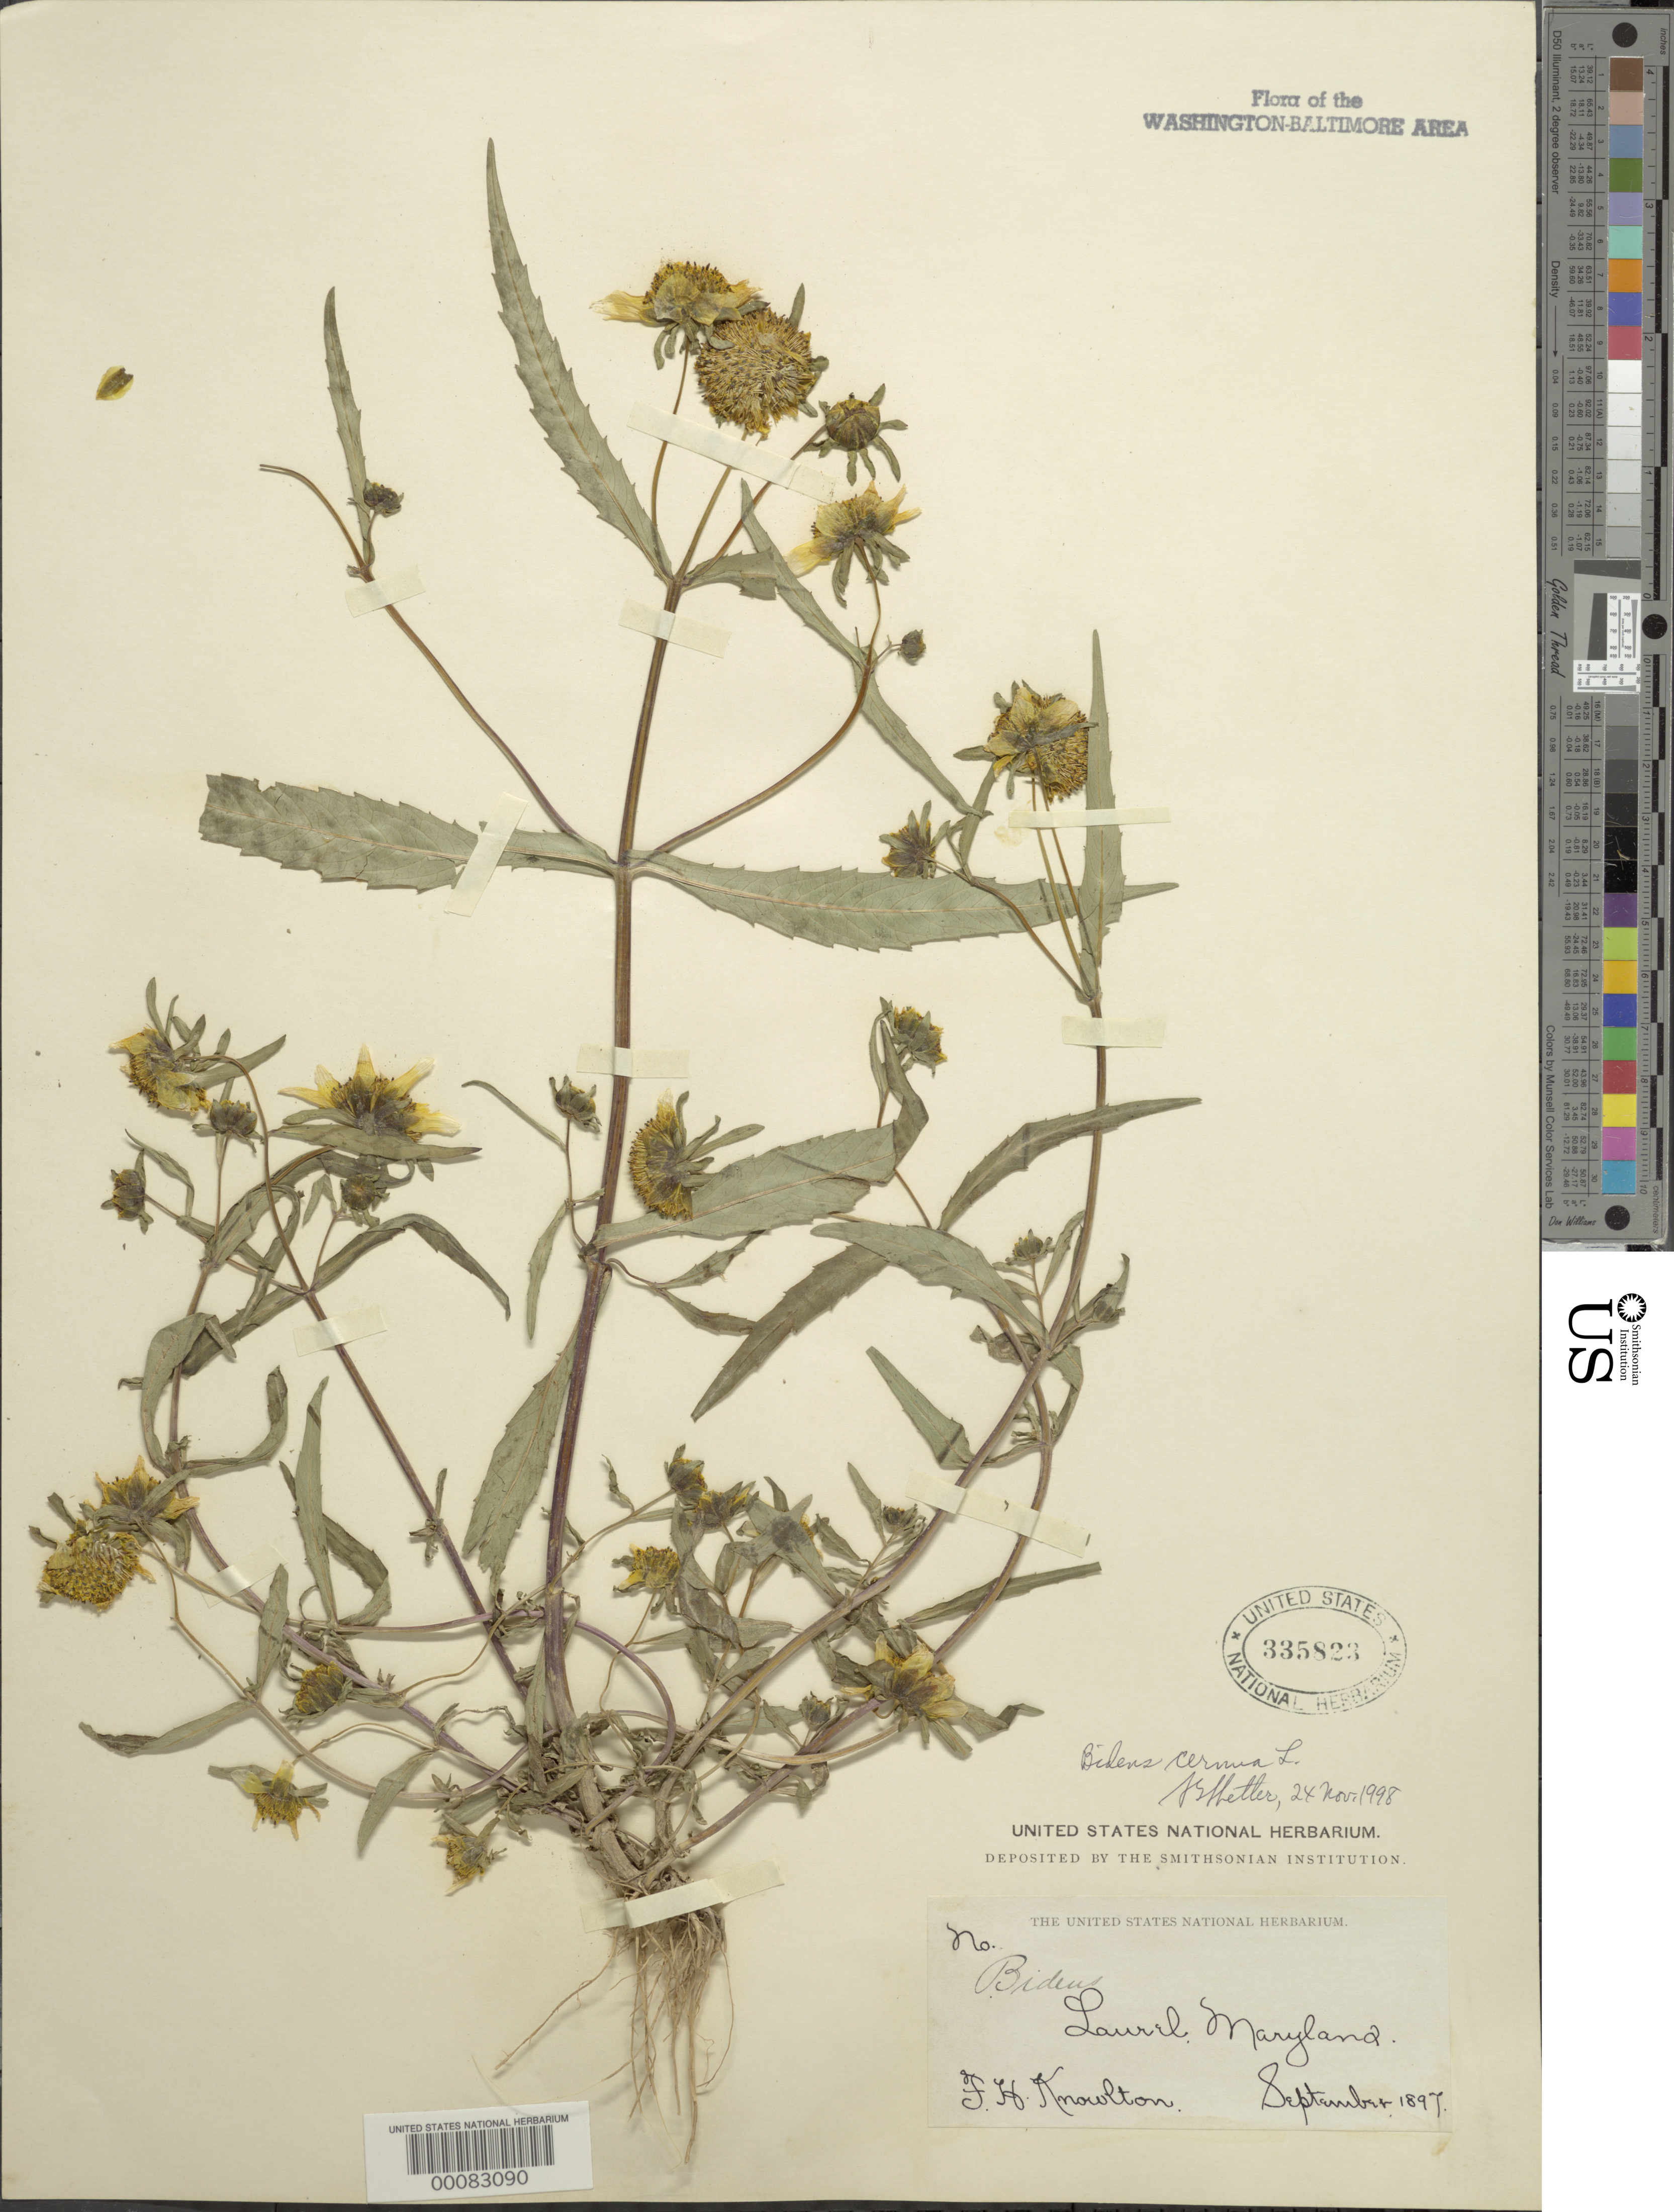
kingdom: Plantae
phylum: Tracheophyta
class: Magnoliopsida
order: Asterales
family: Asteraceae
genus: Bidens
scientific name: Bidens cernua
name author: L.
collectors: F. H. Knowlton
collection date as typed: Sep 1897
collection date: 1897-09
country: United States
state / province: Maryland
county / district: Prince George's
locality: Laurel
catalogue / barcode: US 335823